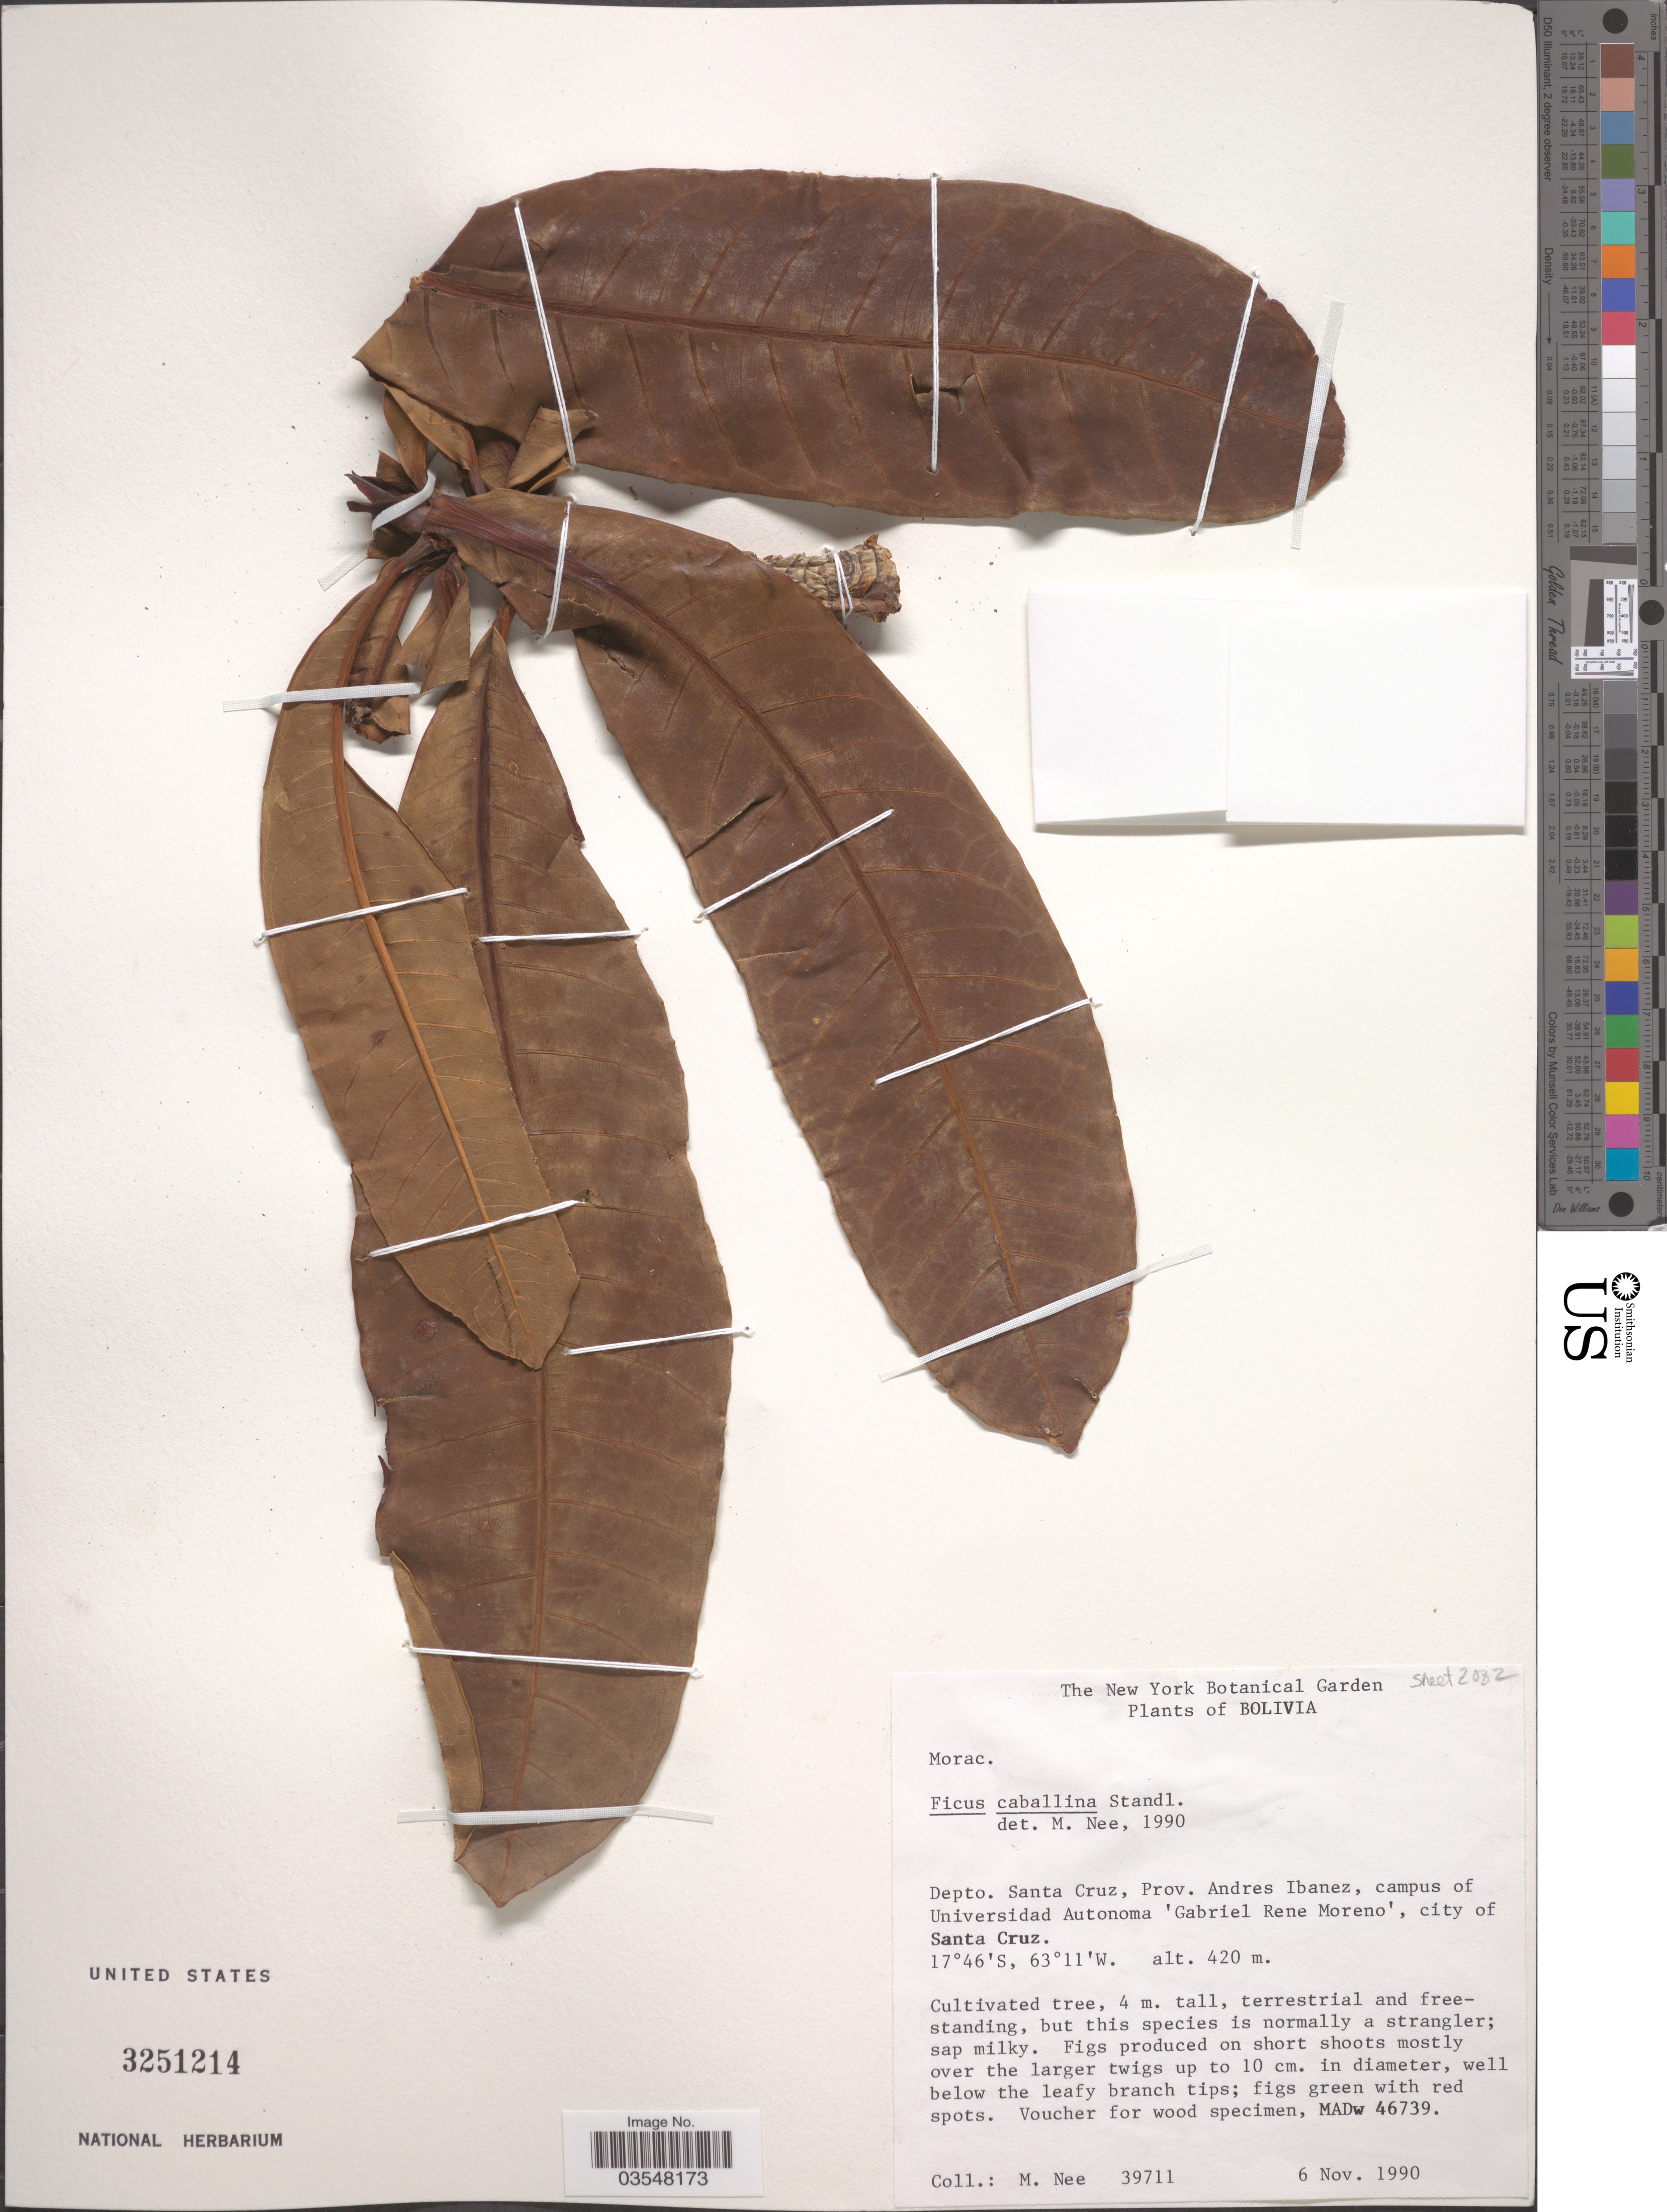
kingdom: Plantae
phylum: Tracheophyta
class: Magnoliopsida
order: Rosales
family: Moraceae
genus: Ficus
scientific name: Ficus caballina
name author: Standl.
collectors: M. Nee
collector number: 39711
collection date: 1990-11-06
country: Bolivia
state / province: Santa Cruz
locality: Depto. Santa Cruz, Prov. Andres Ibanez, campus of Universidad Autonoma 'Gabriel Rene Moreno', city of Santa Cruz.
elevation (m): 420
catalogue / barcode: US 3251214